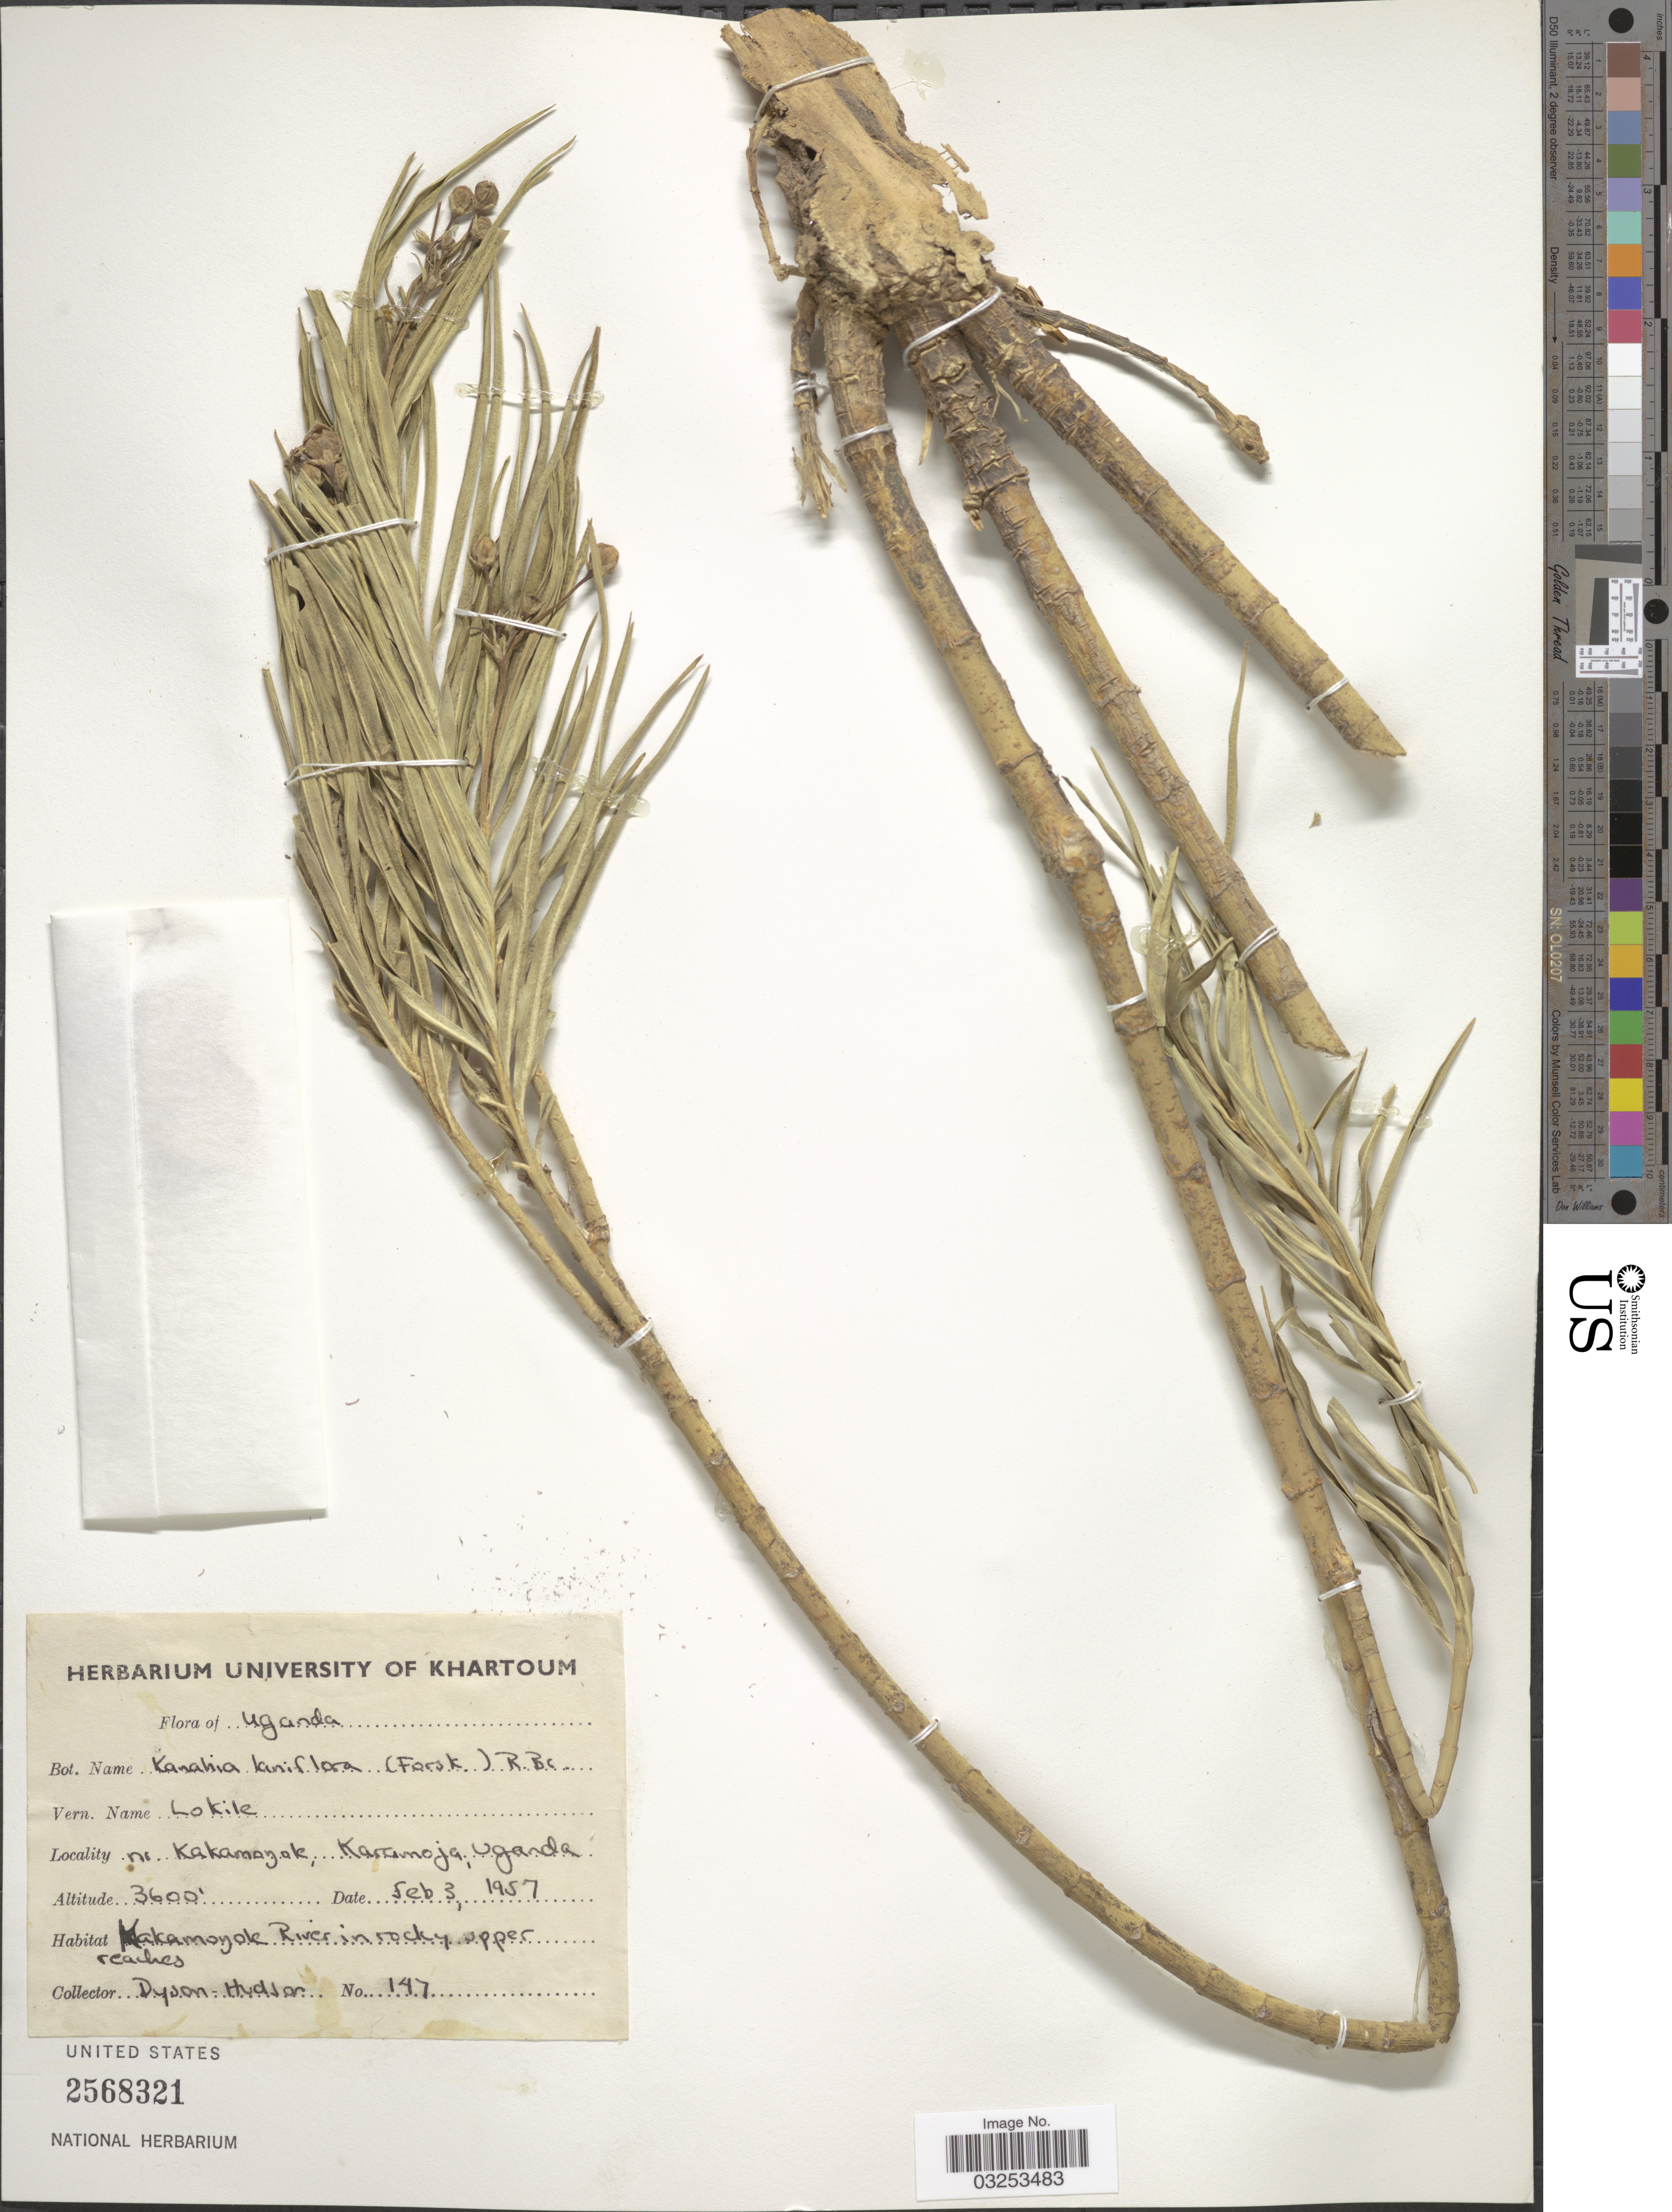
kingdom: Plantae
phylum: Tracheophyta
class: Magnoliopsida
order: Gentianales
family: Apocynaceae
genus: Kanahia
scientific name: Kanahia laniflora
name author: (Forssk.) R. Br.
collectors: Dyson-Hudson, --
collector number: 147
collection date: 1957-02-03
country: Uganda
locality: Nr. Kakamayok, Karanoja. Makamoyole River in rocky upper reaches.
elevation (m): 1097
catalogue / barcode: US 2568321